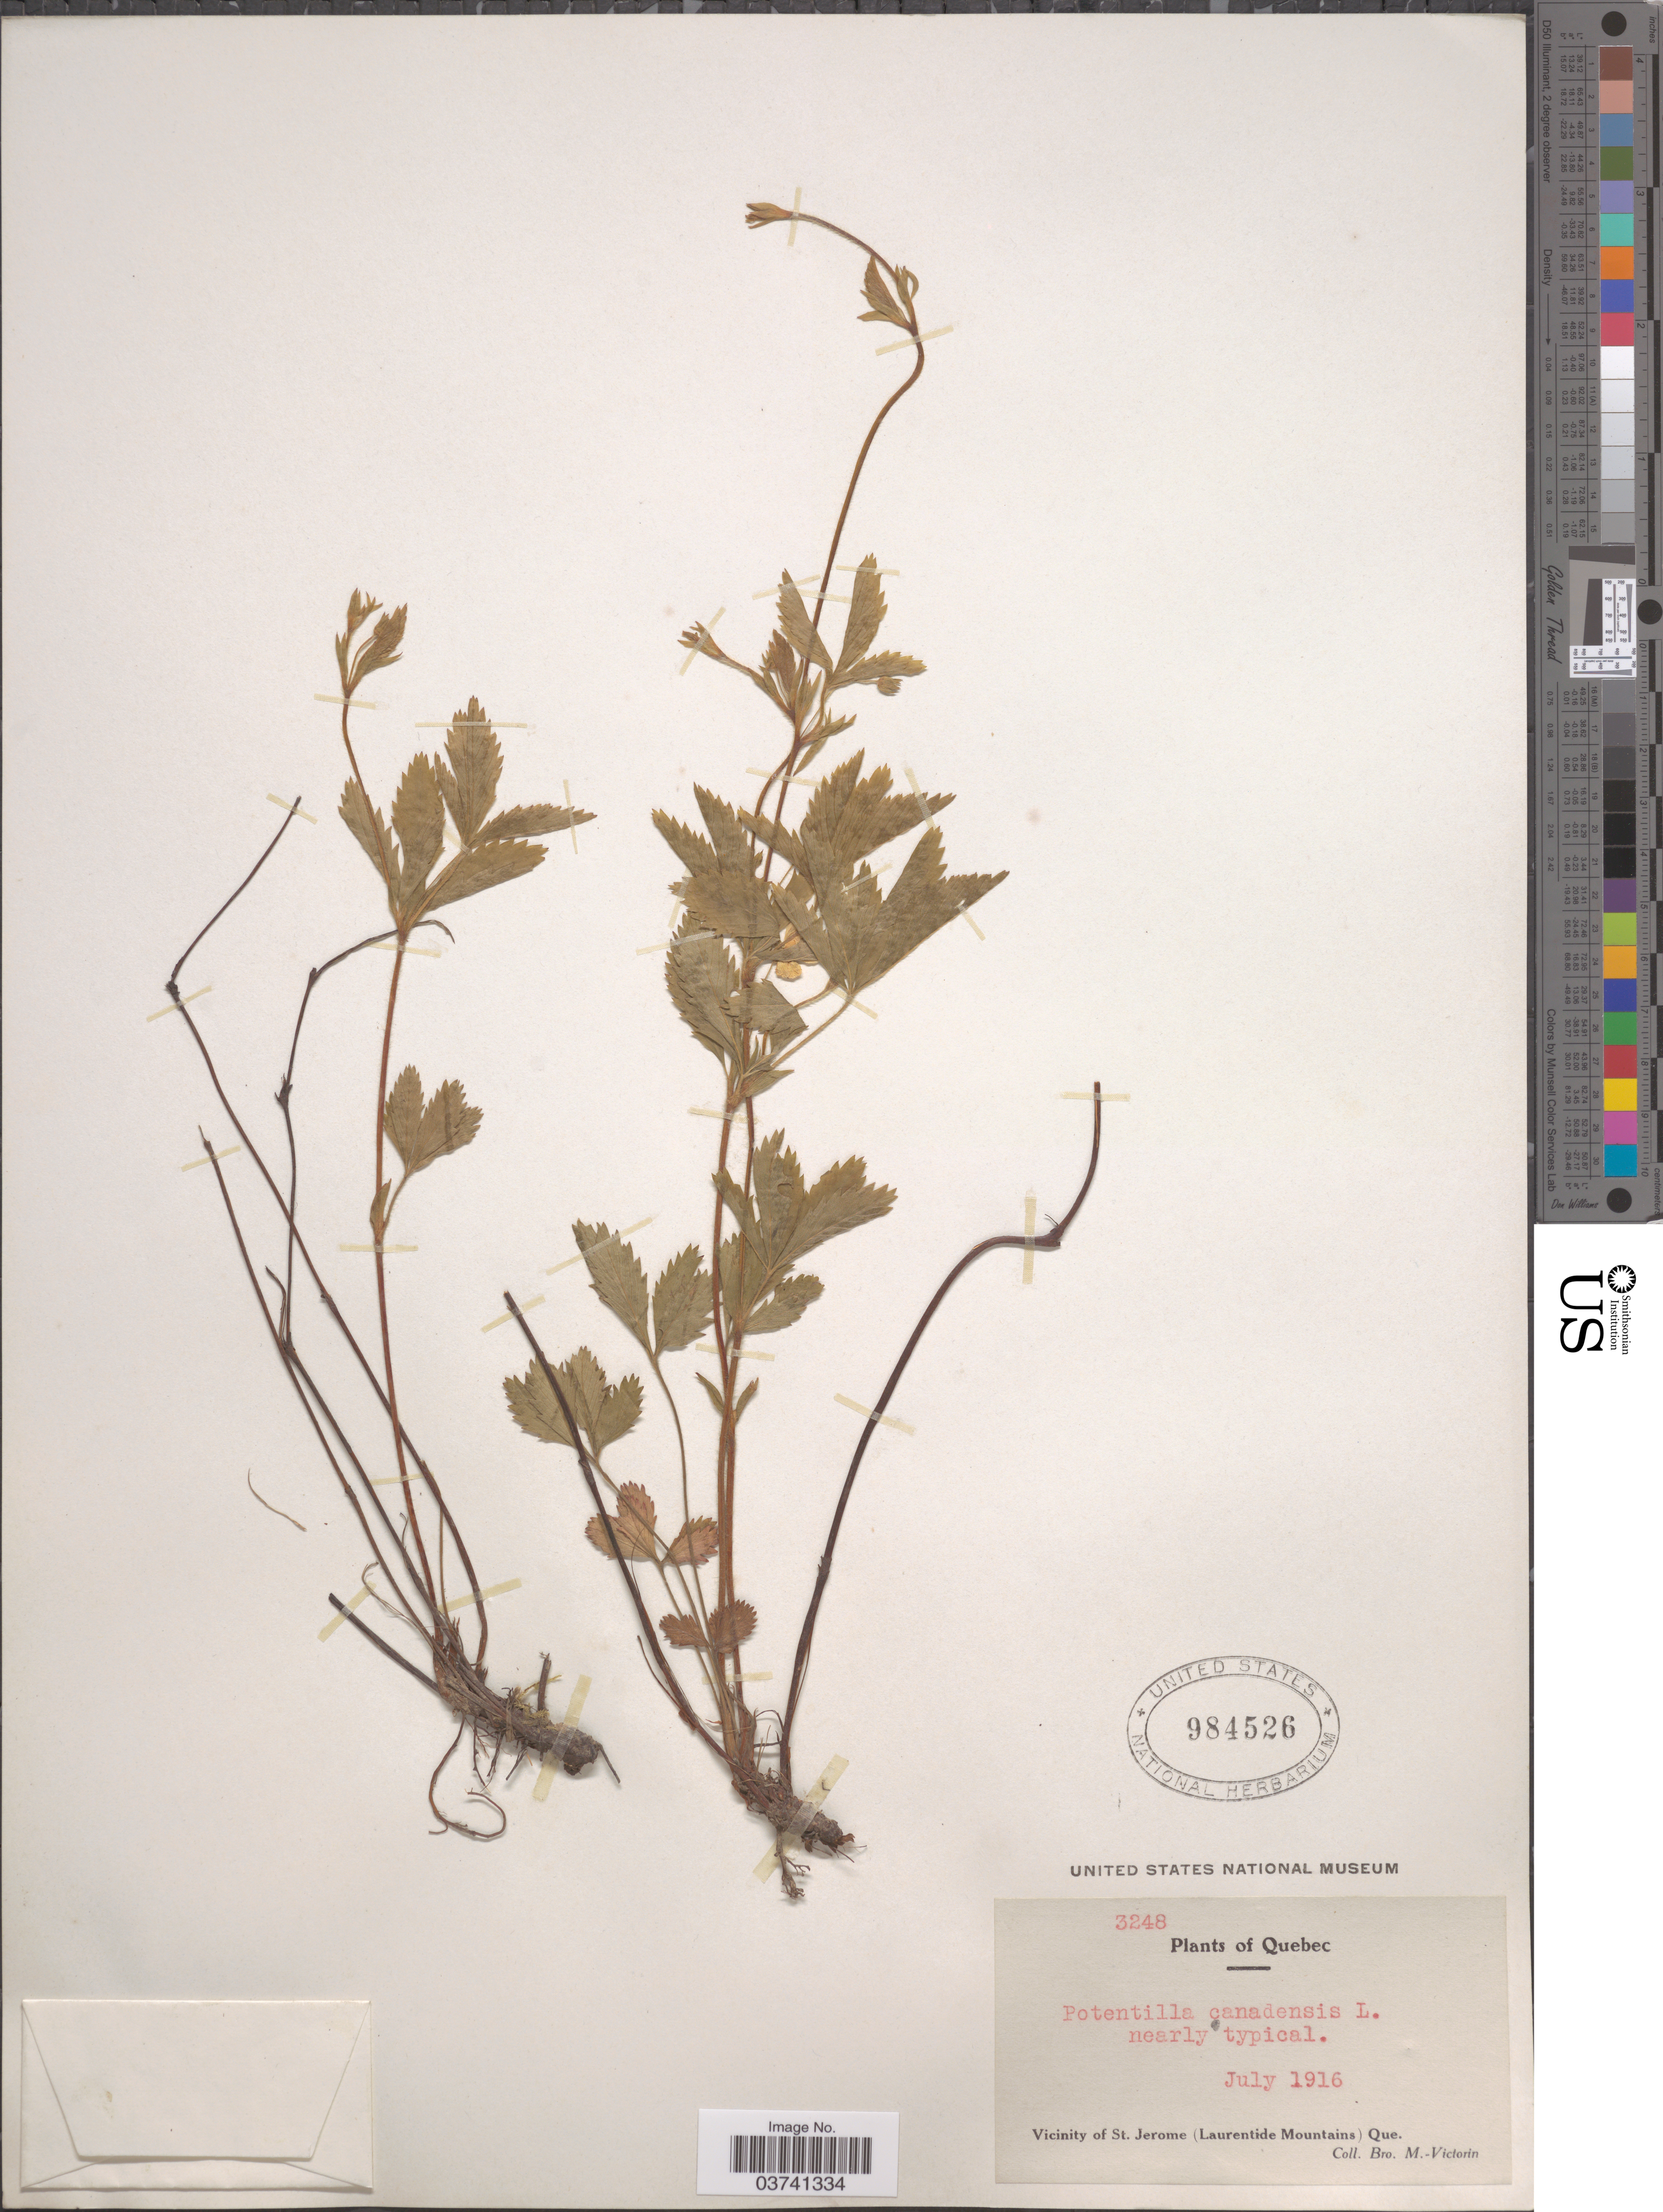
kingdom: Plantae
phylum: Tracheophyta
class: Magnoliopsida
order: Rosales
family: Rosaceae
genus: Potentilla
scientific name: Potentilla simplex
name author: Michx.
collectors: Fr. Marie-Victorin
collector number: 3248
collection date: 1916-07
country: Canada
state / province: Quebec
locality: Vicinity of St. Jerome (Laurentide Mountains).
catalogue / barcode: US 984526